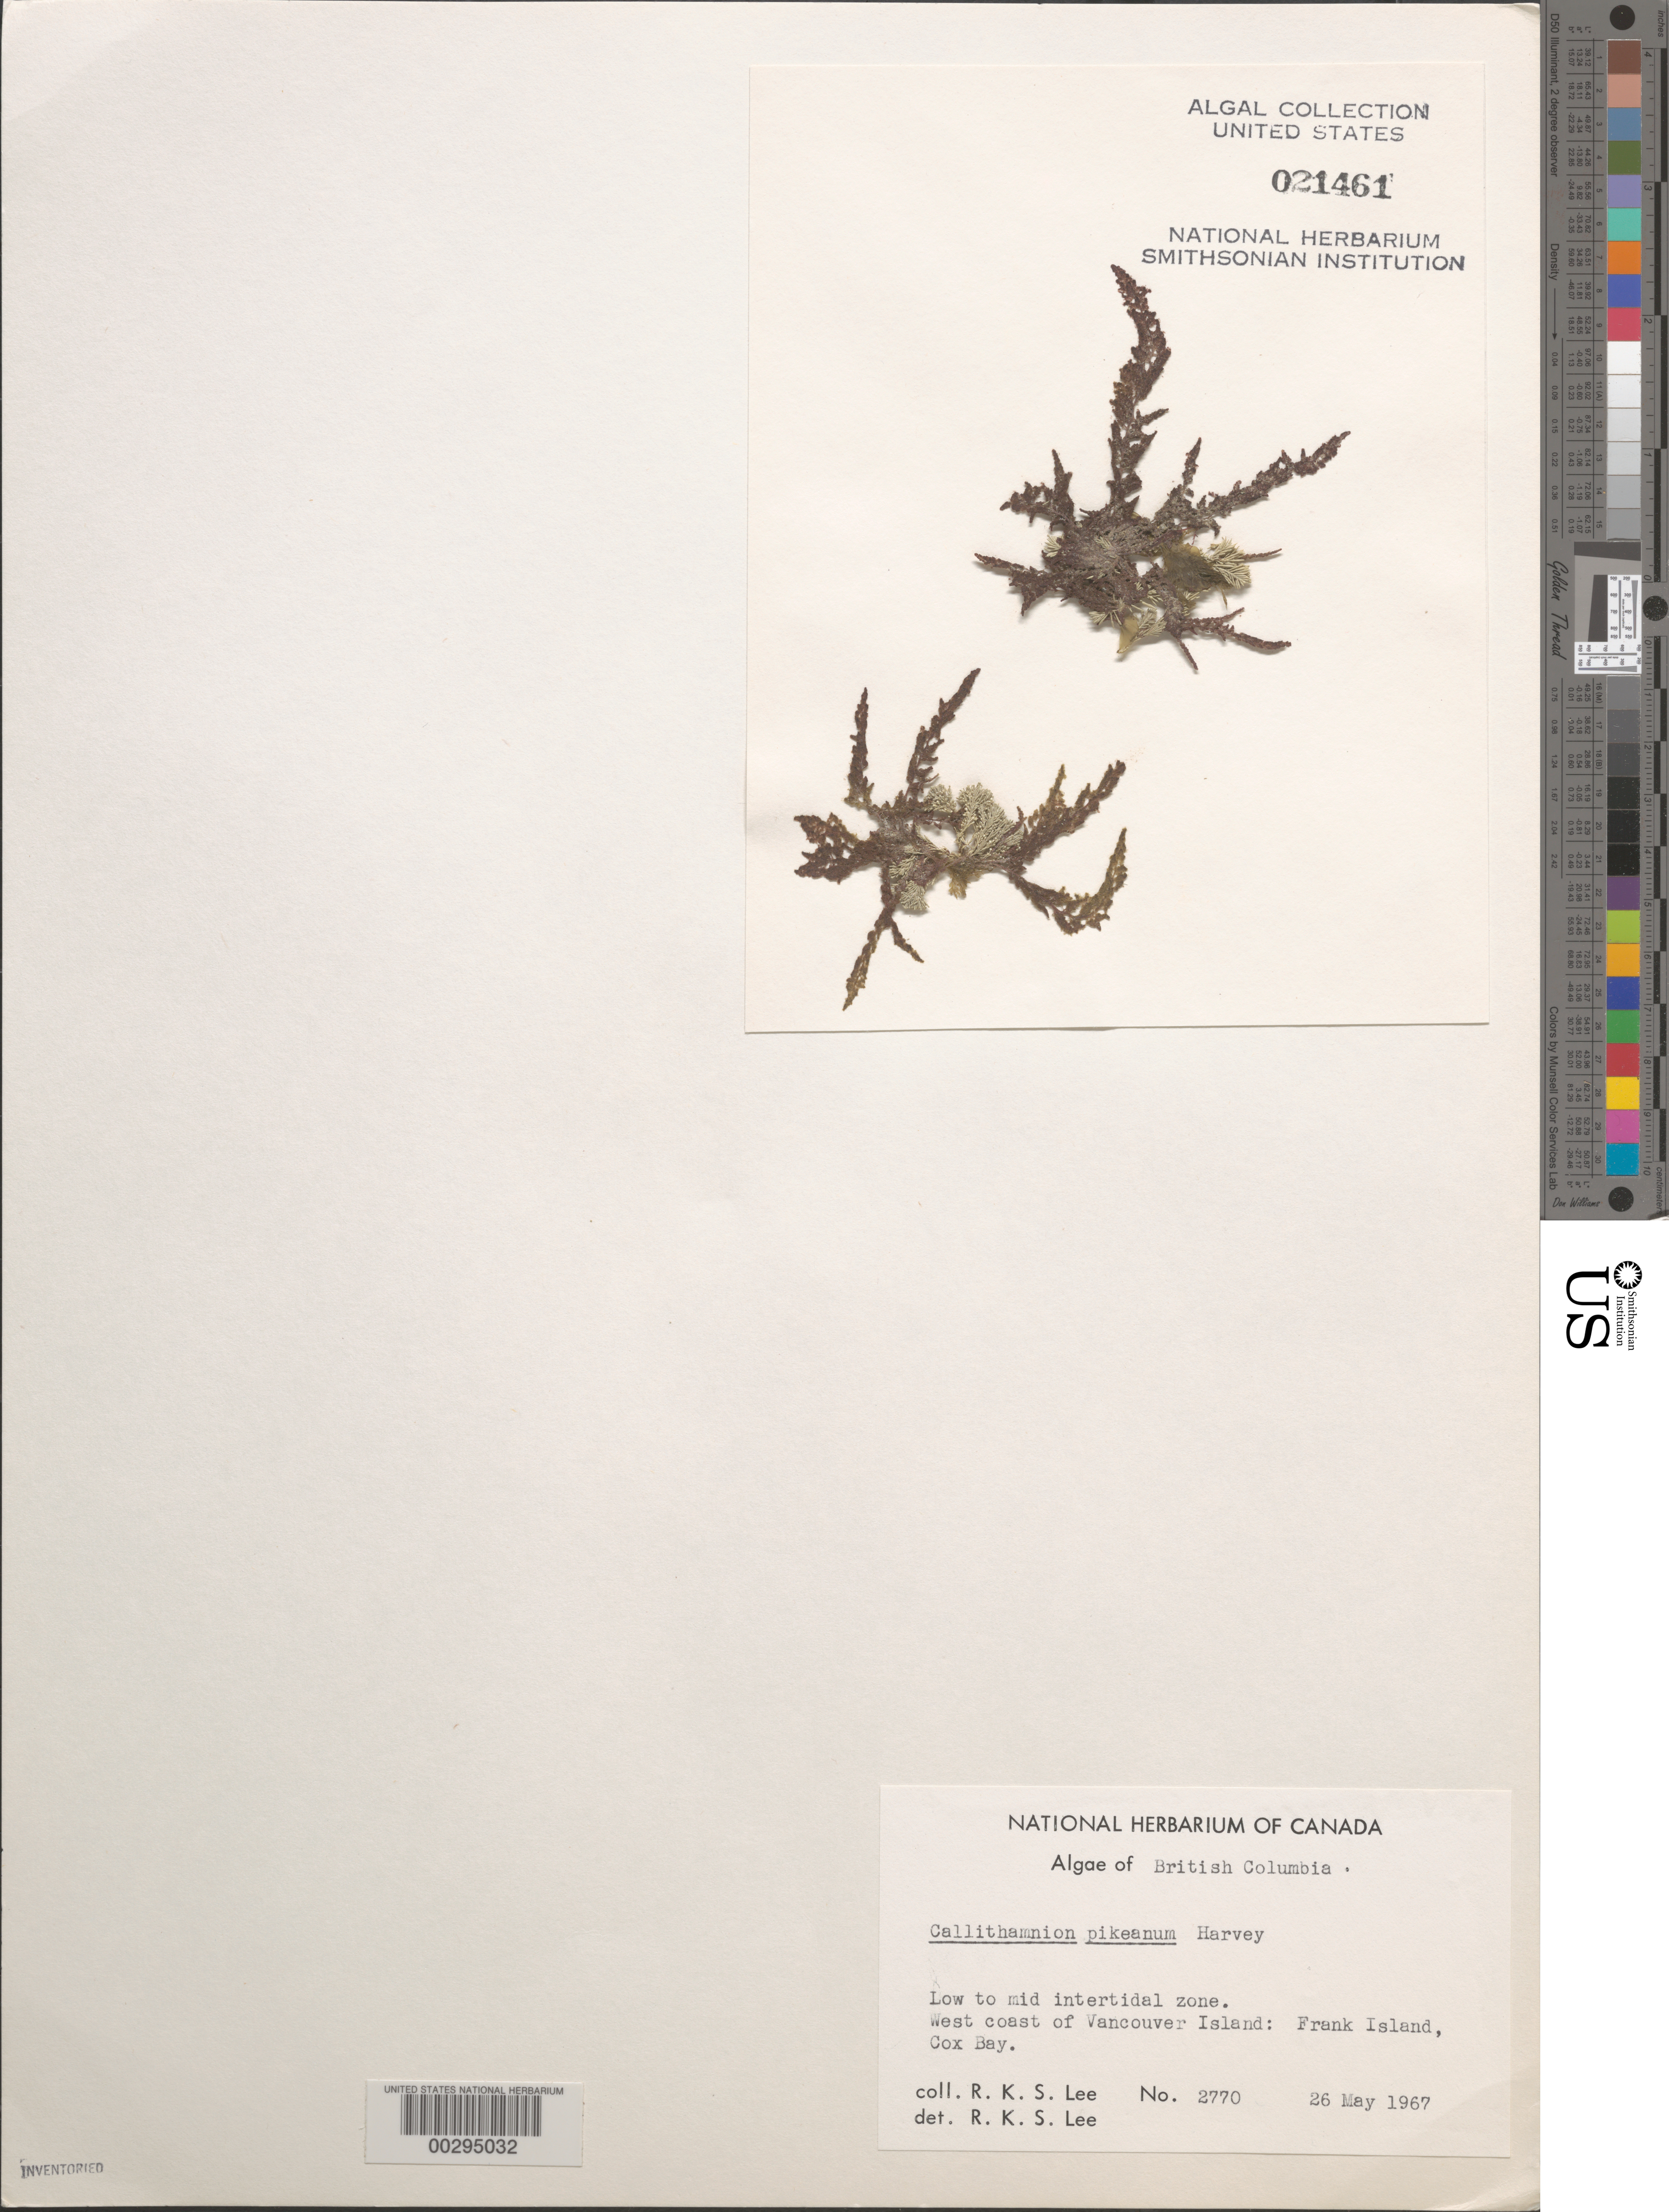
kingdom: Plantae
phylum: Rhodophyta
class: Florideophyceae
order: Ceramiales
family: Callithamniaceae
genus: Callithamnion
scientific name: Callithamnion pikeanum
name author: Harv.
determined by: Lee, R. K. S.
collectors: R. Lee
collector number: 2770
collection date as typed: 26 May 1967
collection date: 1967-05-26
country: Canada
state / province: British Columbia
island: Frank Island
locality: Cox Bay, Vancouver Island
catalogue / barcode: US 21461